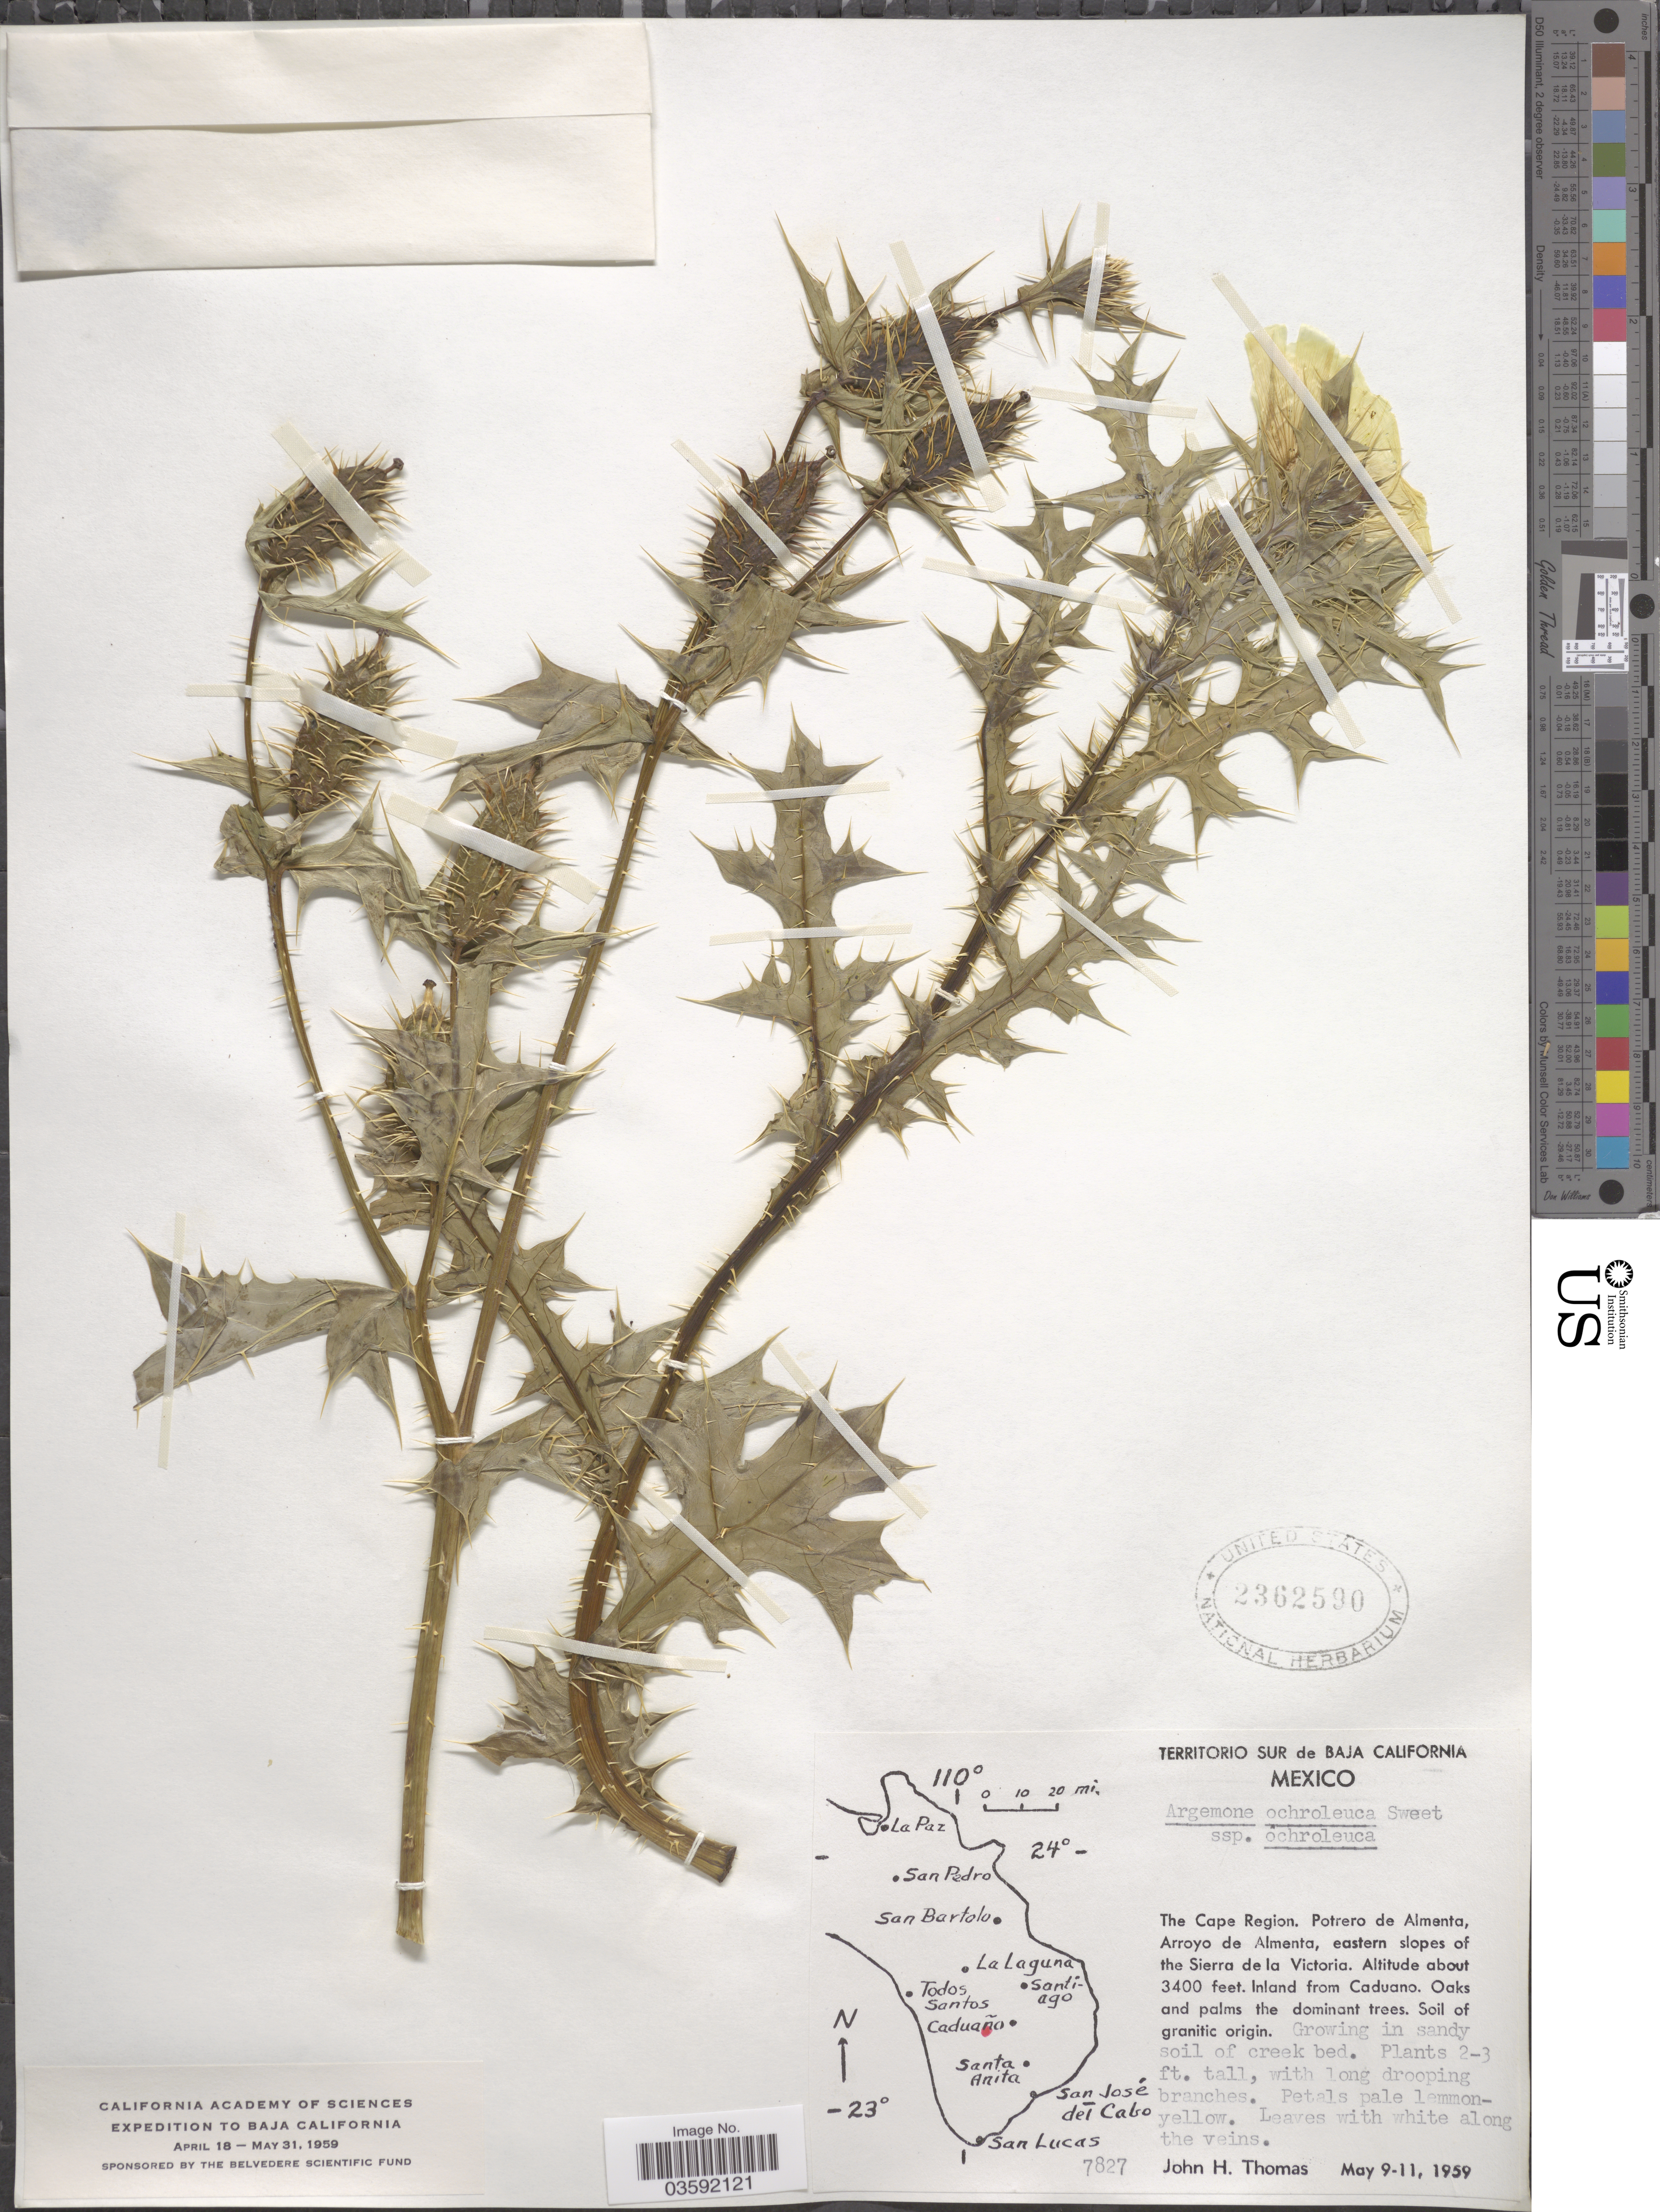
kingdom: Plantae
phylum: Tracheophyta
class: Magnoliopsida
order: Ranunculales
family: Papaveraceae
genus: Argemone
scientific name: Argemone pleiacantha subsp. pleiacantha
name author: Greene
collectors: J. H. Thomas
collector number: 7827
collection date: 1959-05-09/1959-05-11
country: Mexico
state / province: Baja California Sur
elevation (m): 1036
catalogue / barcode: US 2362590